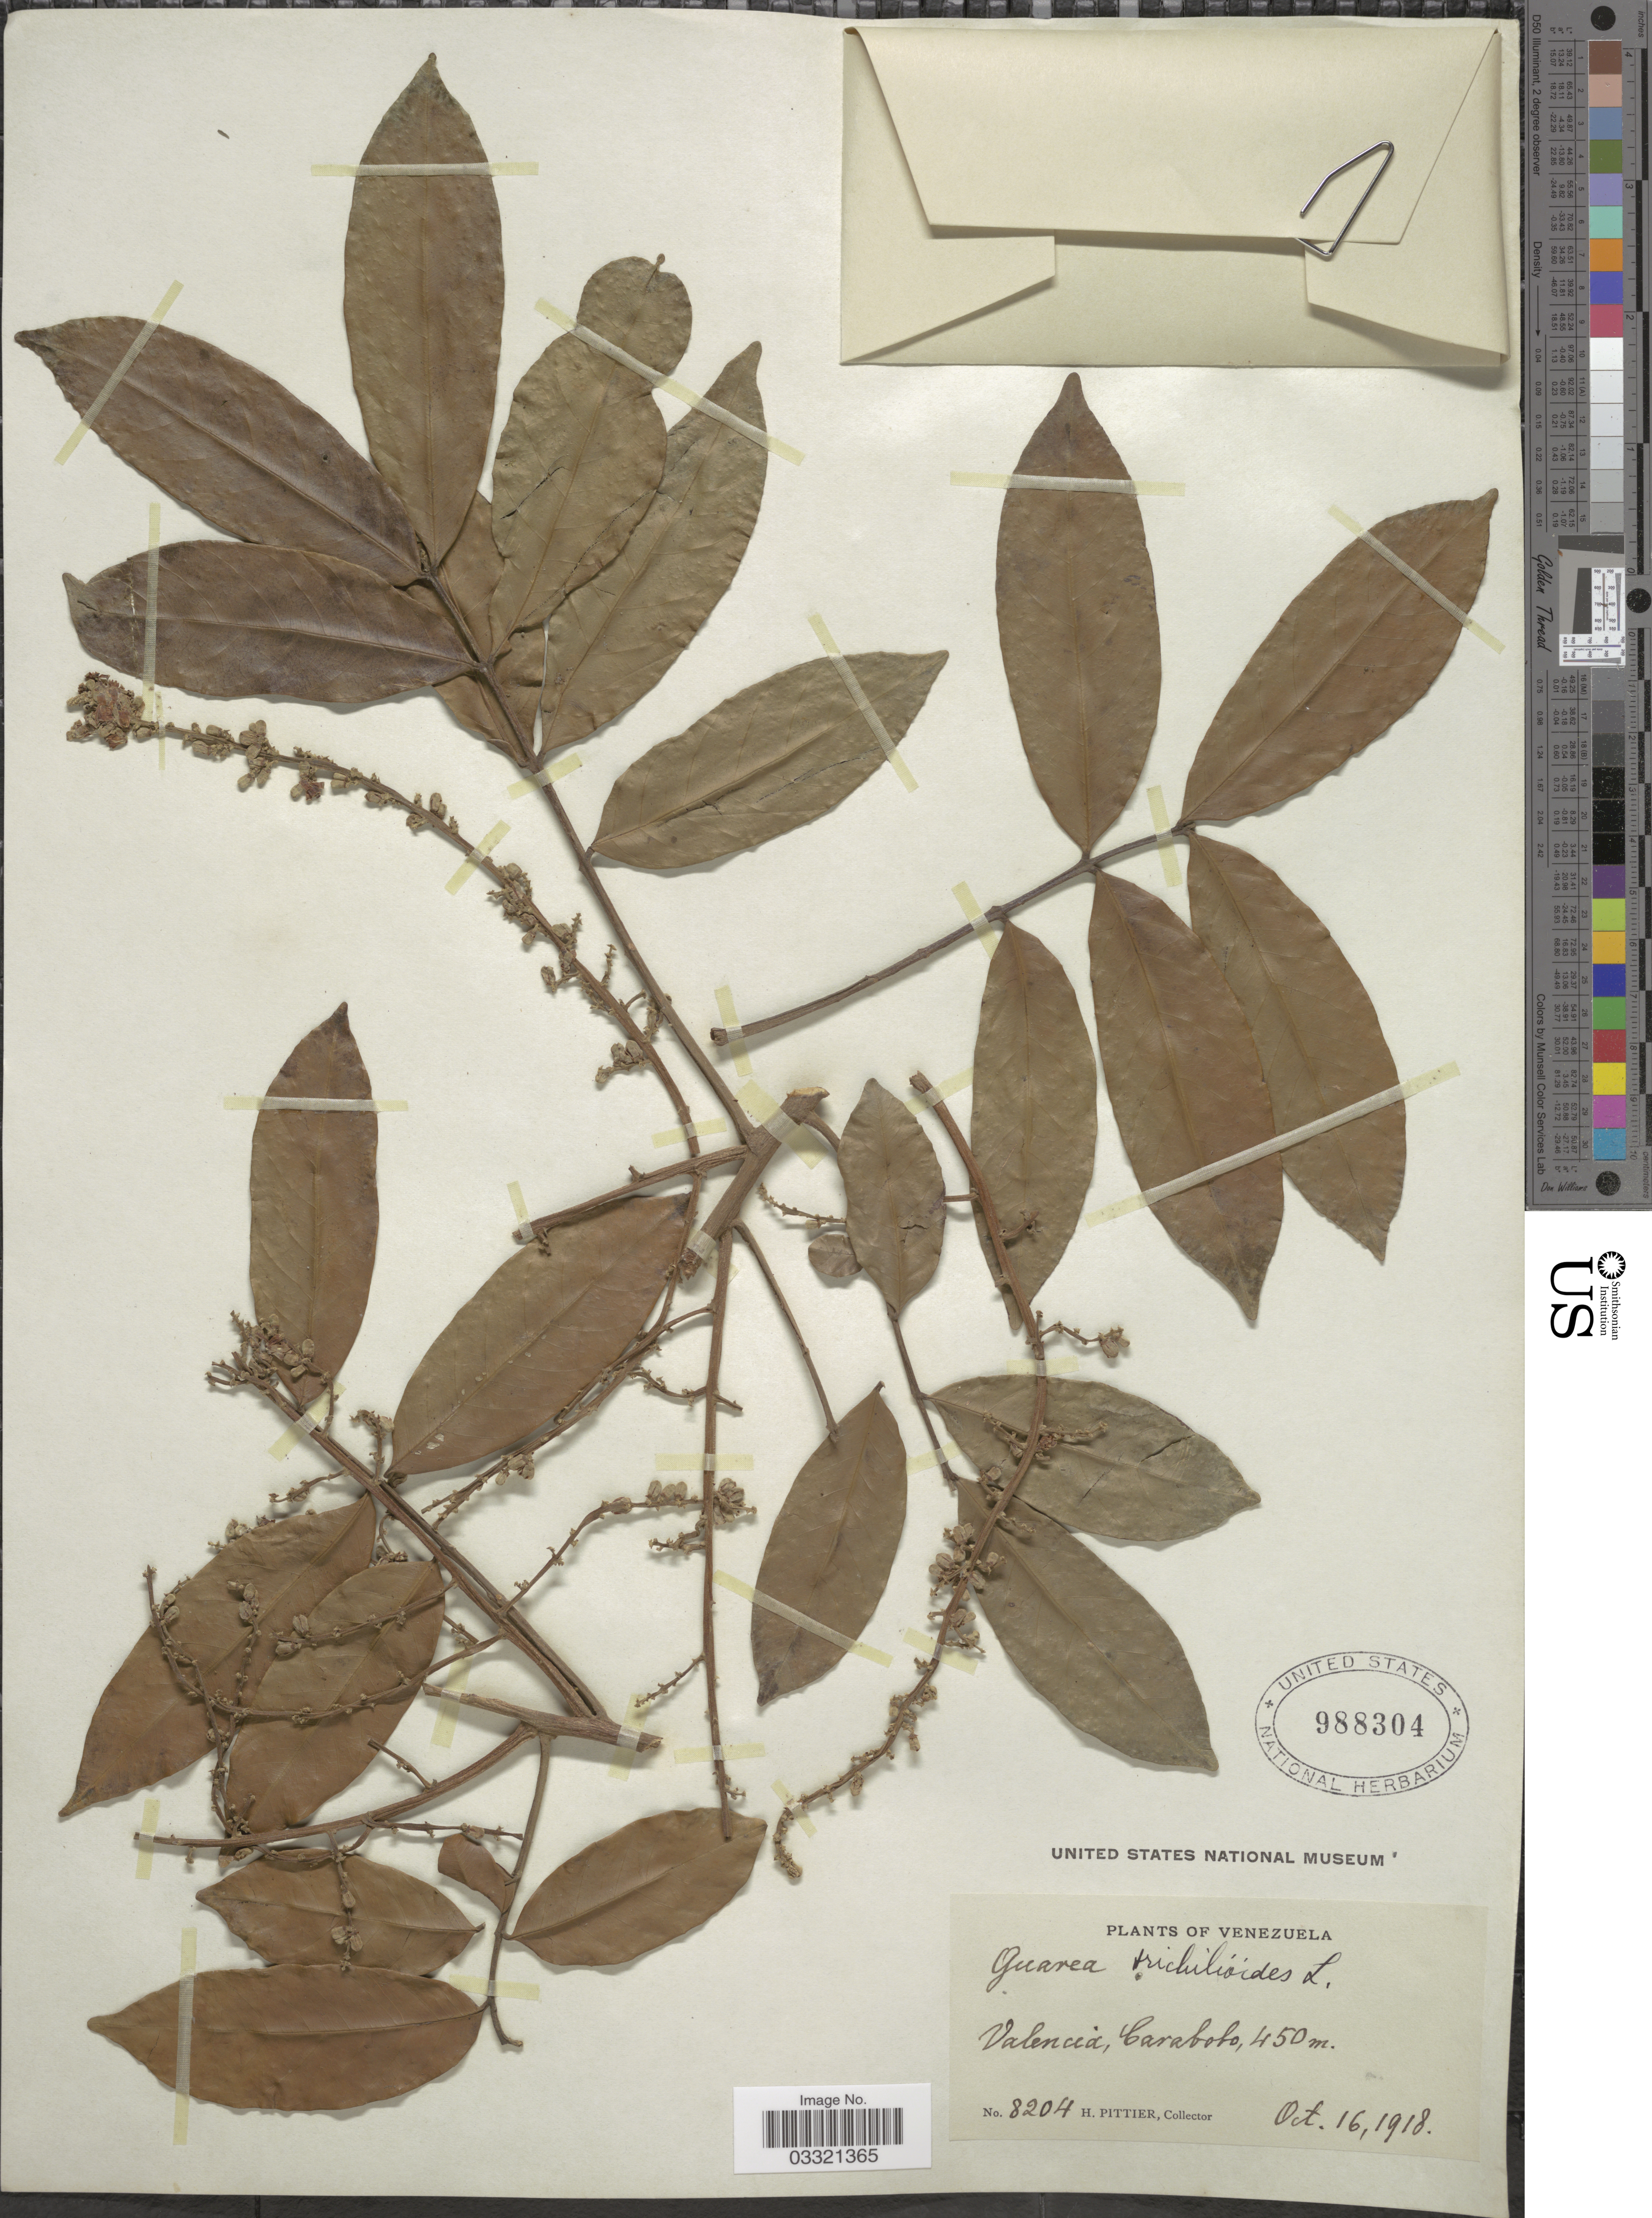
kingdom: Plantae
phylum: Tracheophyta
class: Magnoliopsida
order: Sapindales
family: Meliaceae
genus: Guarea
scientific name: Guarea guidonia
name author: (L.) Sleumer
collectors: H. F. Pittier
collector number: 8204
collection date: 1918-10-16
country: Venezuela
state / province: Carabobo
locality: Valencia.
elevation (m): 450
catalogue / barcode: US 988304